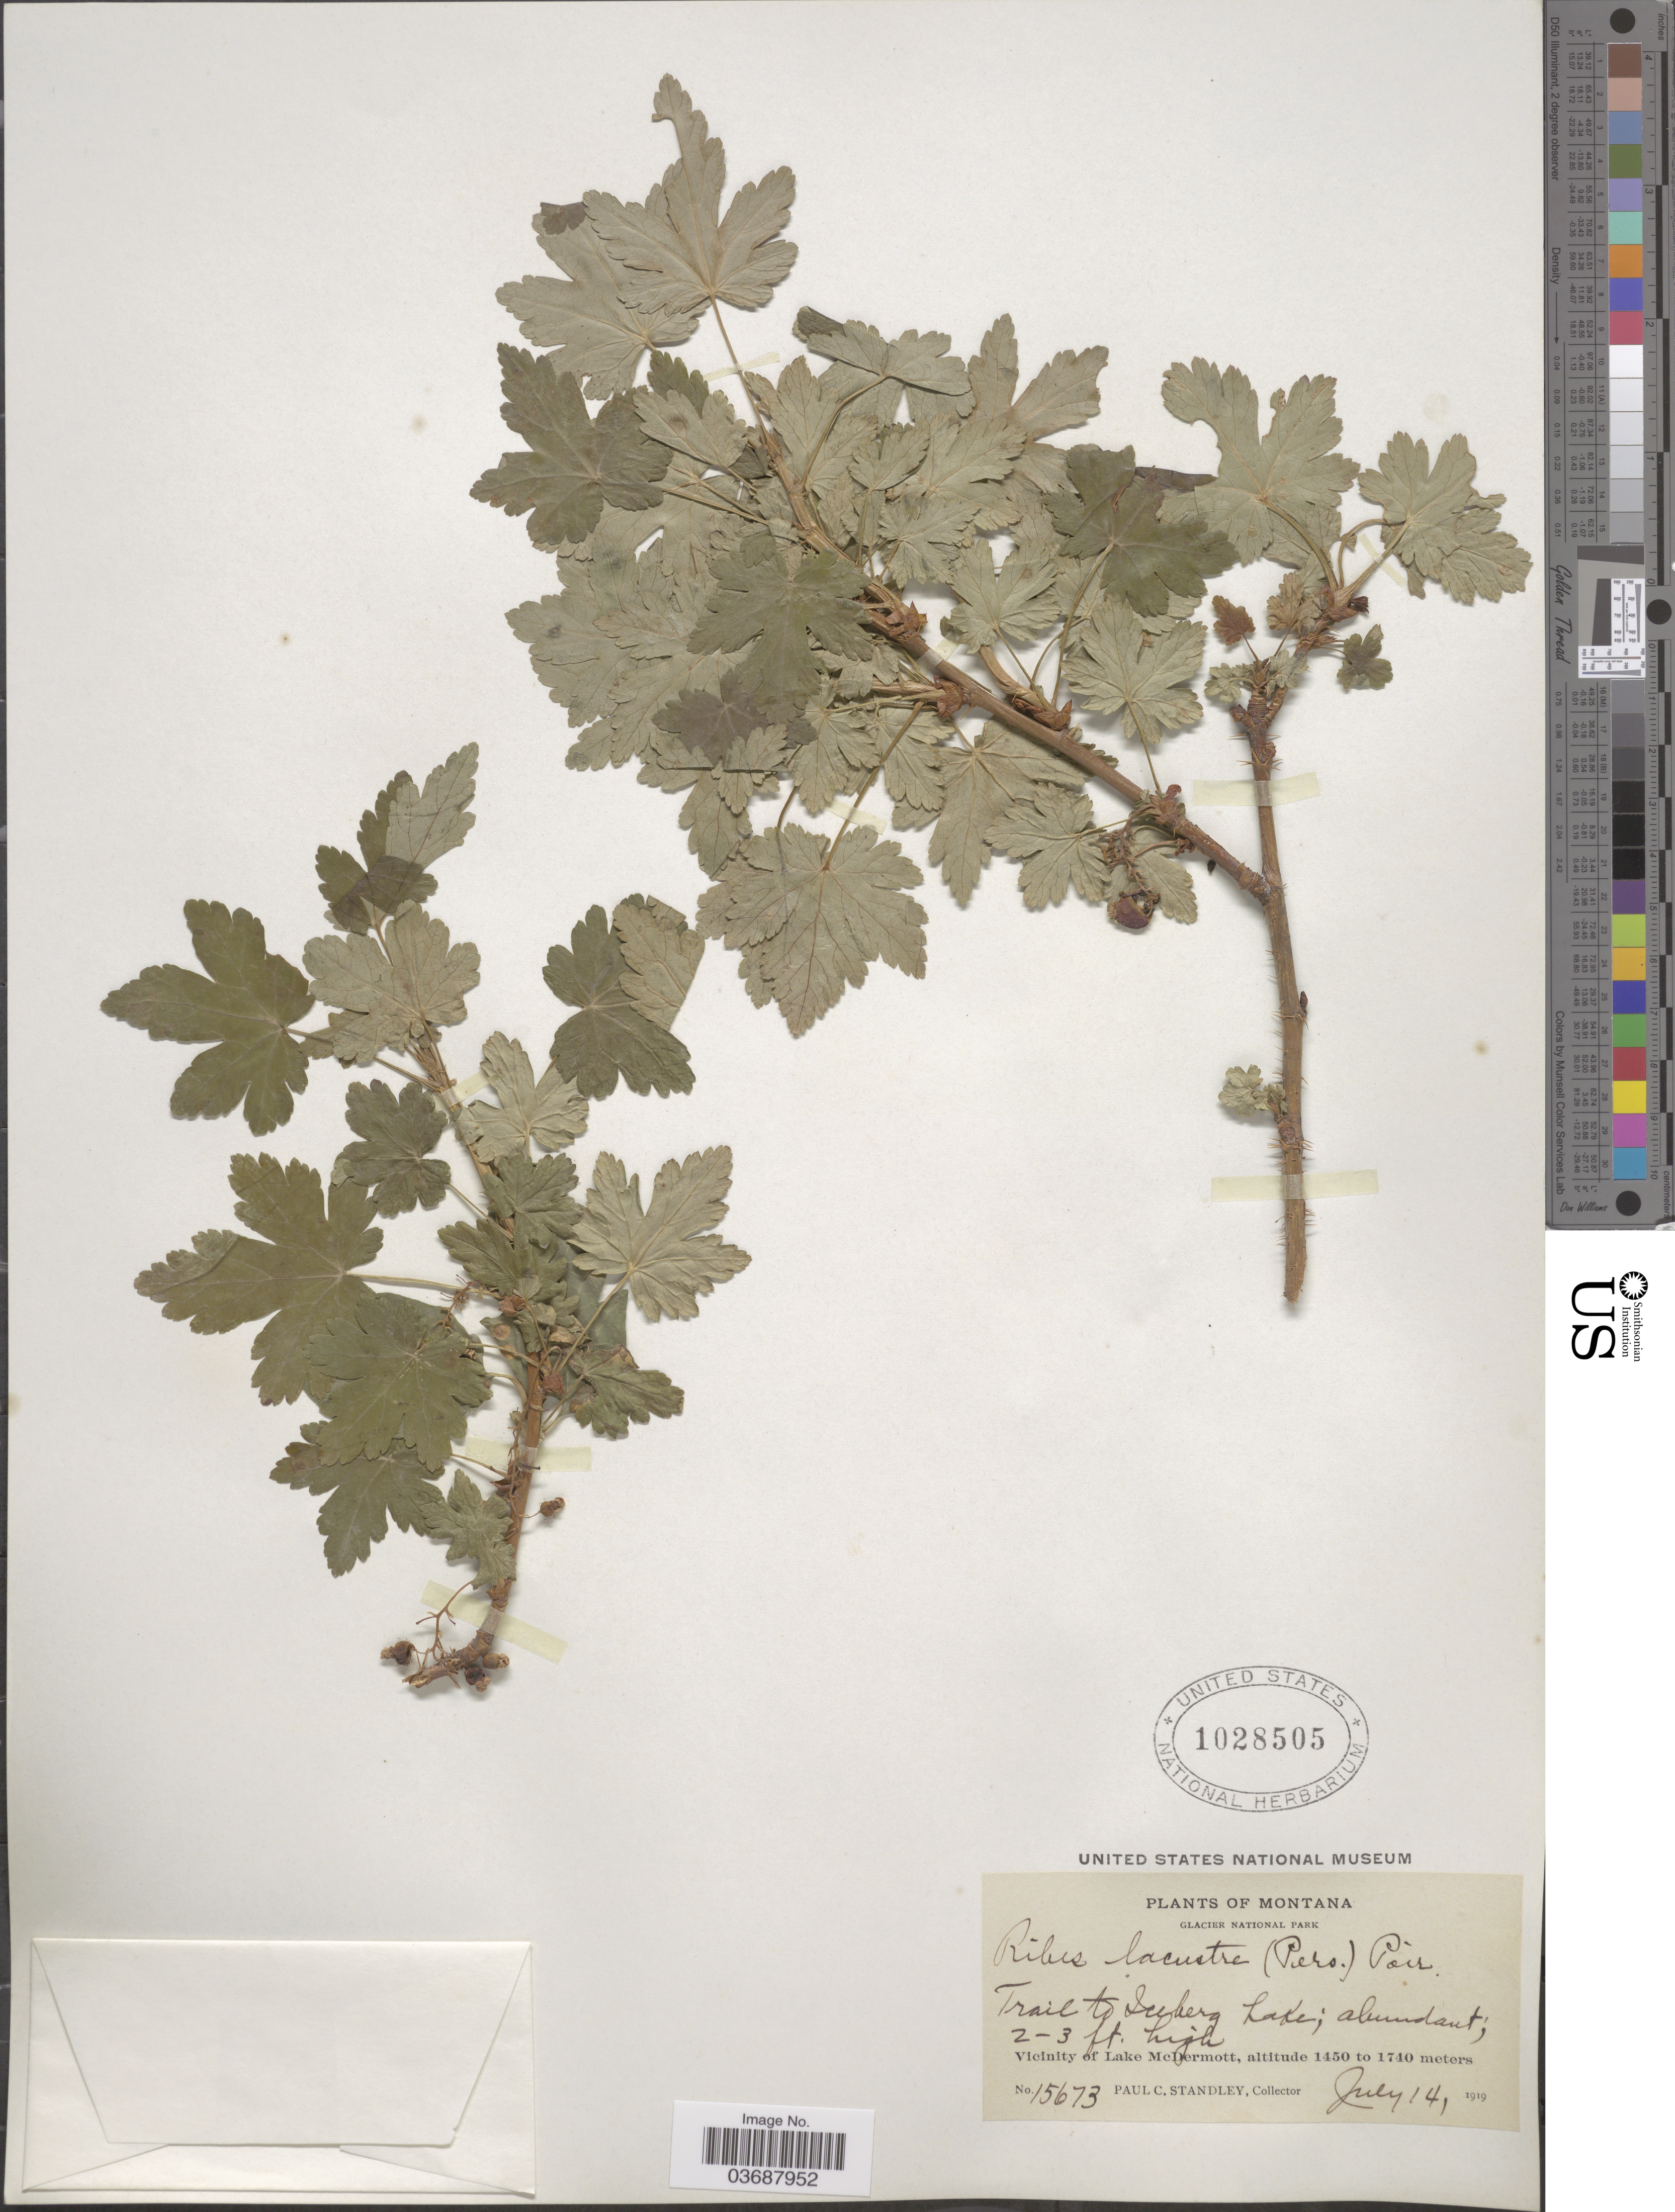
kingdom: Plantae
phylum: Tracheophyta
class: Magnoliopsida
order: Saxifragales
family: Grossulariaceae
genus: Ribes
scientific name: Ribes lacustre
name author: (Pers.) Poir.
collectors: P. C. Standley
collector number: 15673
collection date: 1919-07-14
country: United States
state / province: Montana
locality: Glacier National Park. Trail to Iceberg Lake. Vicinity of Lake McDermott.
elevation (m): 1450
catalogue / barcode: US 1028505